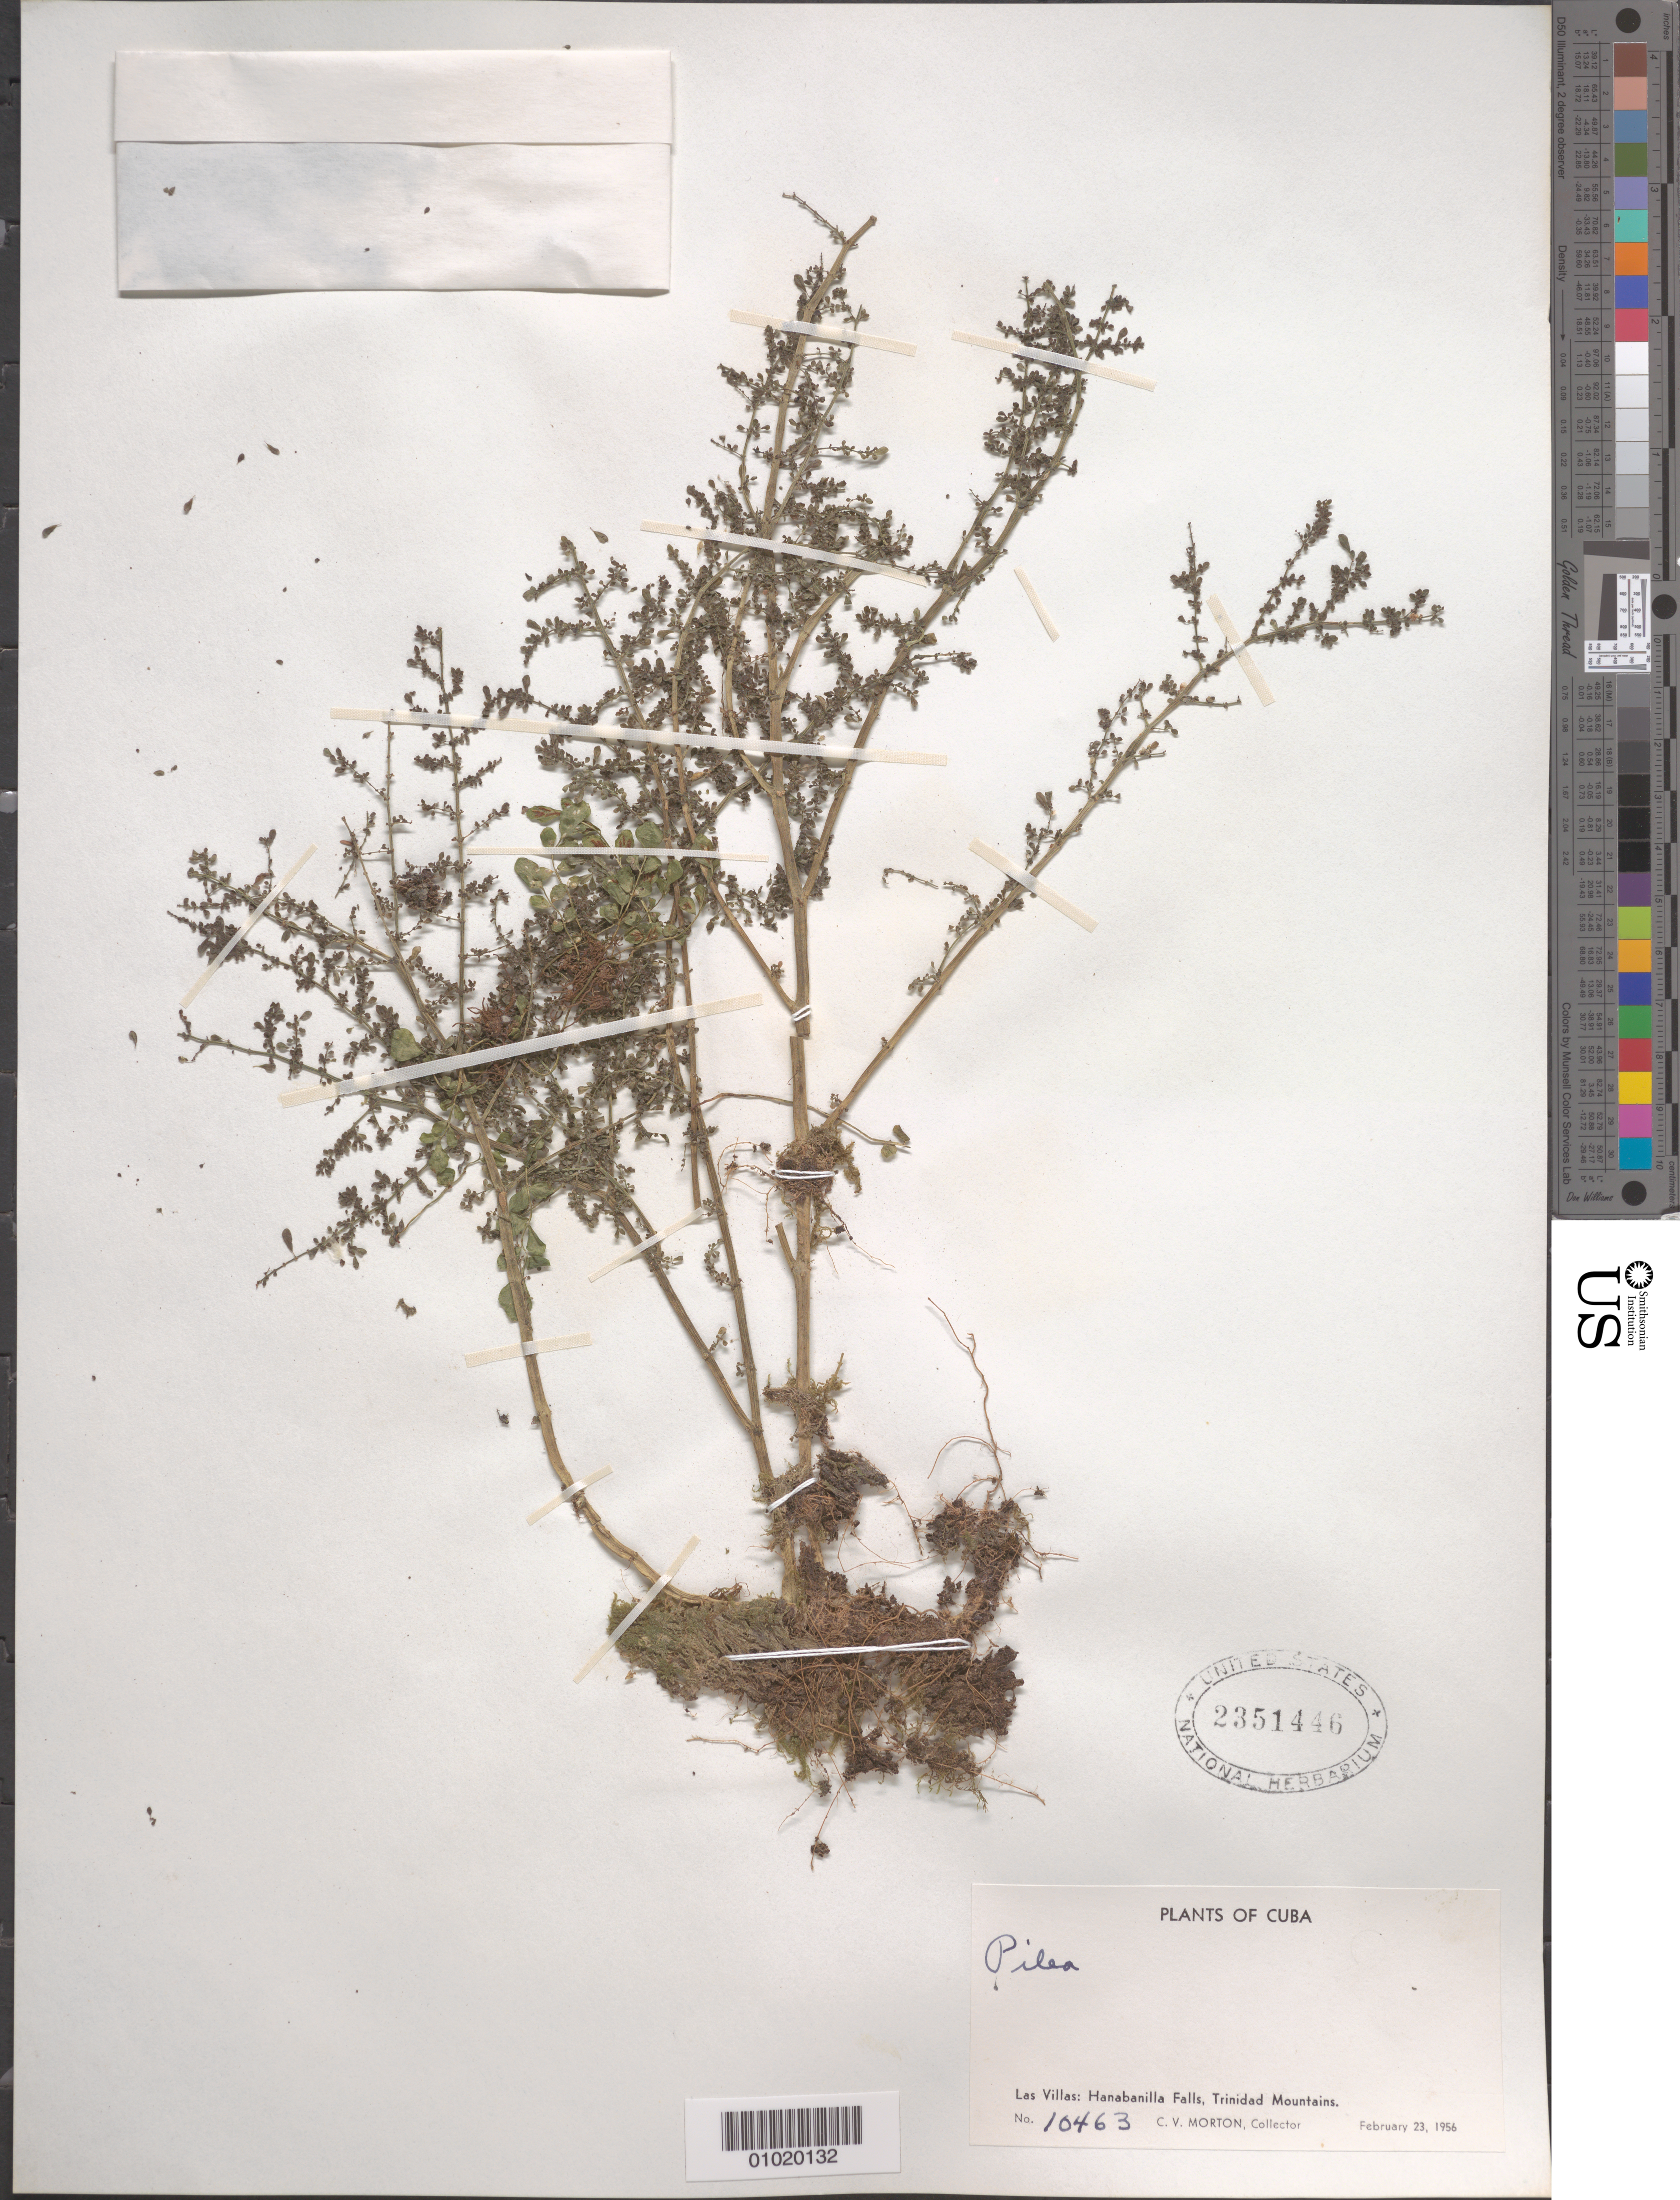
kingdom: Plantae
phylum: Tracheophyta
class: Magnoliopsida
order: Rosales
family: Urticaceae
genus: Pilea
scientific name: Pilea sp.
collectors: C. V. Morton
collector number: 10463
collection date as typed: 23 Feb 1956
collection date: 1956-02-23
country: Cuba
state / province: Las Villas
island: Cuba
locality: Hanabanilla Falls, Trinidad Mountains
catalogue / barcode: US 2351446